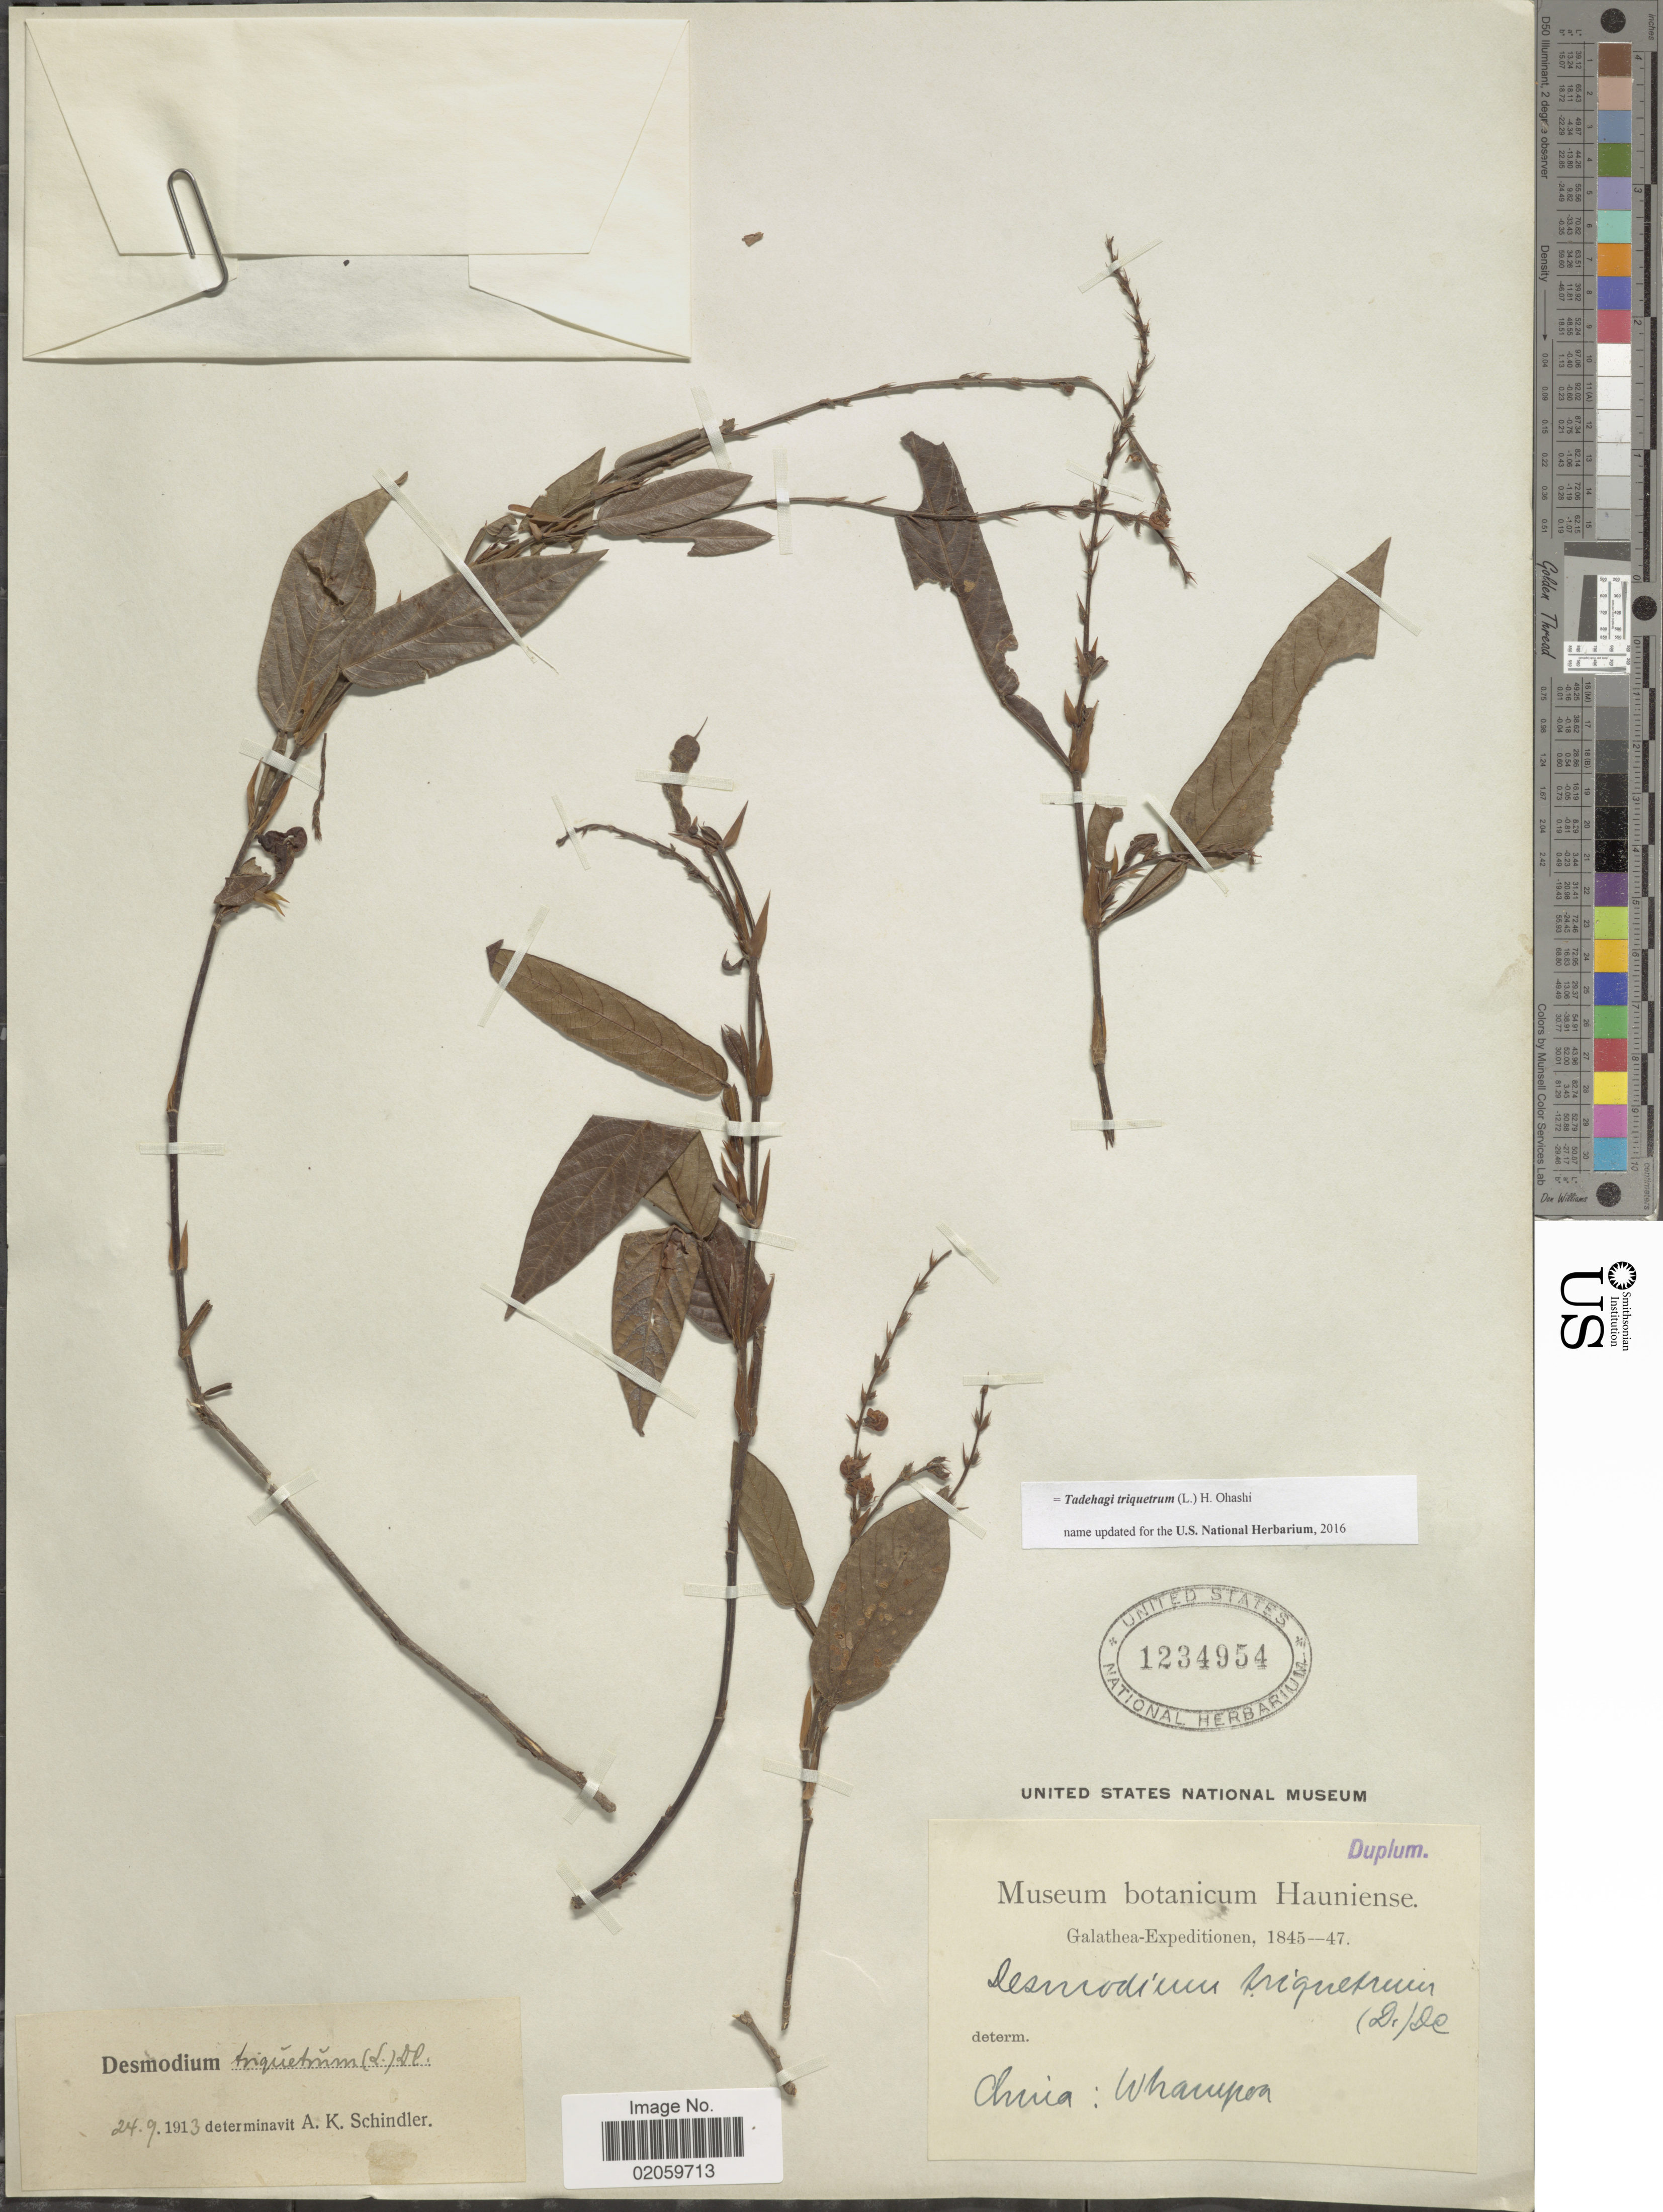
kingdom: Plantae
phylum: Tracheophyta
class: Magnoliopsida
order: Fabales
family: Fabaceae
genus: Tadehagi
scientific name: Tadehagi triquetrum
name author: (L.) H. Ohashi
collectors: Galathea Expedition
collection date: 1845/1847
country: China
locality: Whampoa [interpreted]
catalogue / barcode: US 1234954